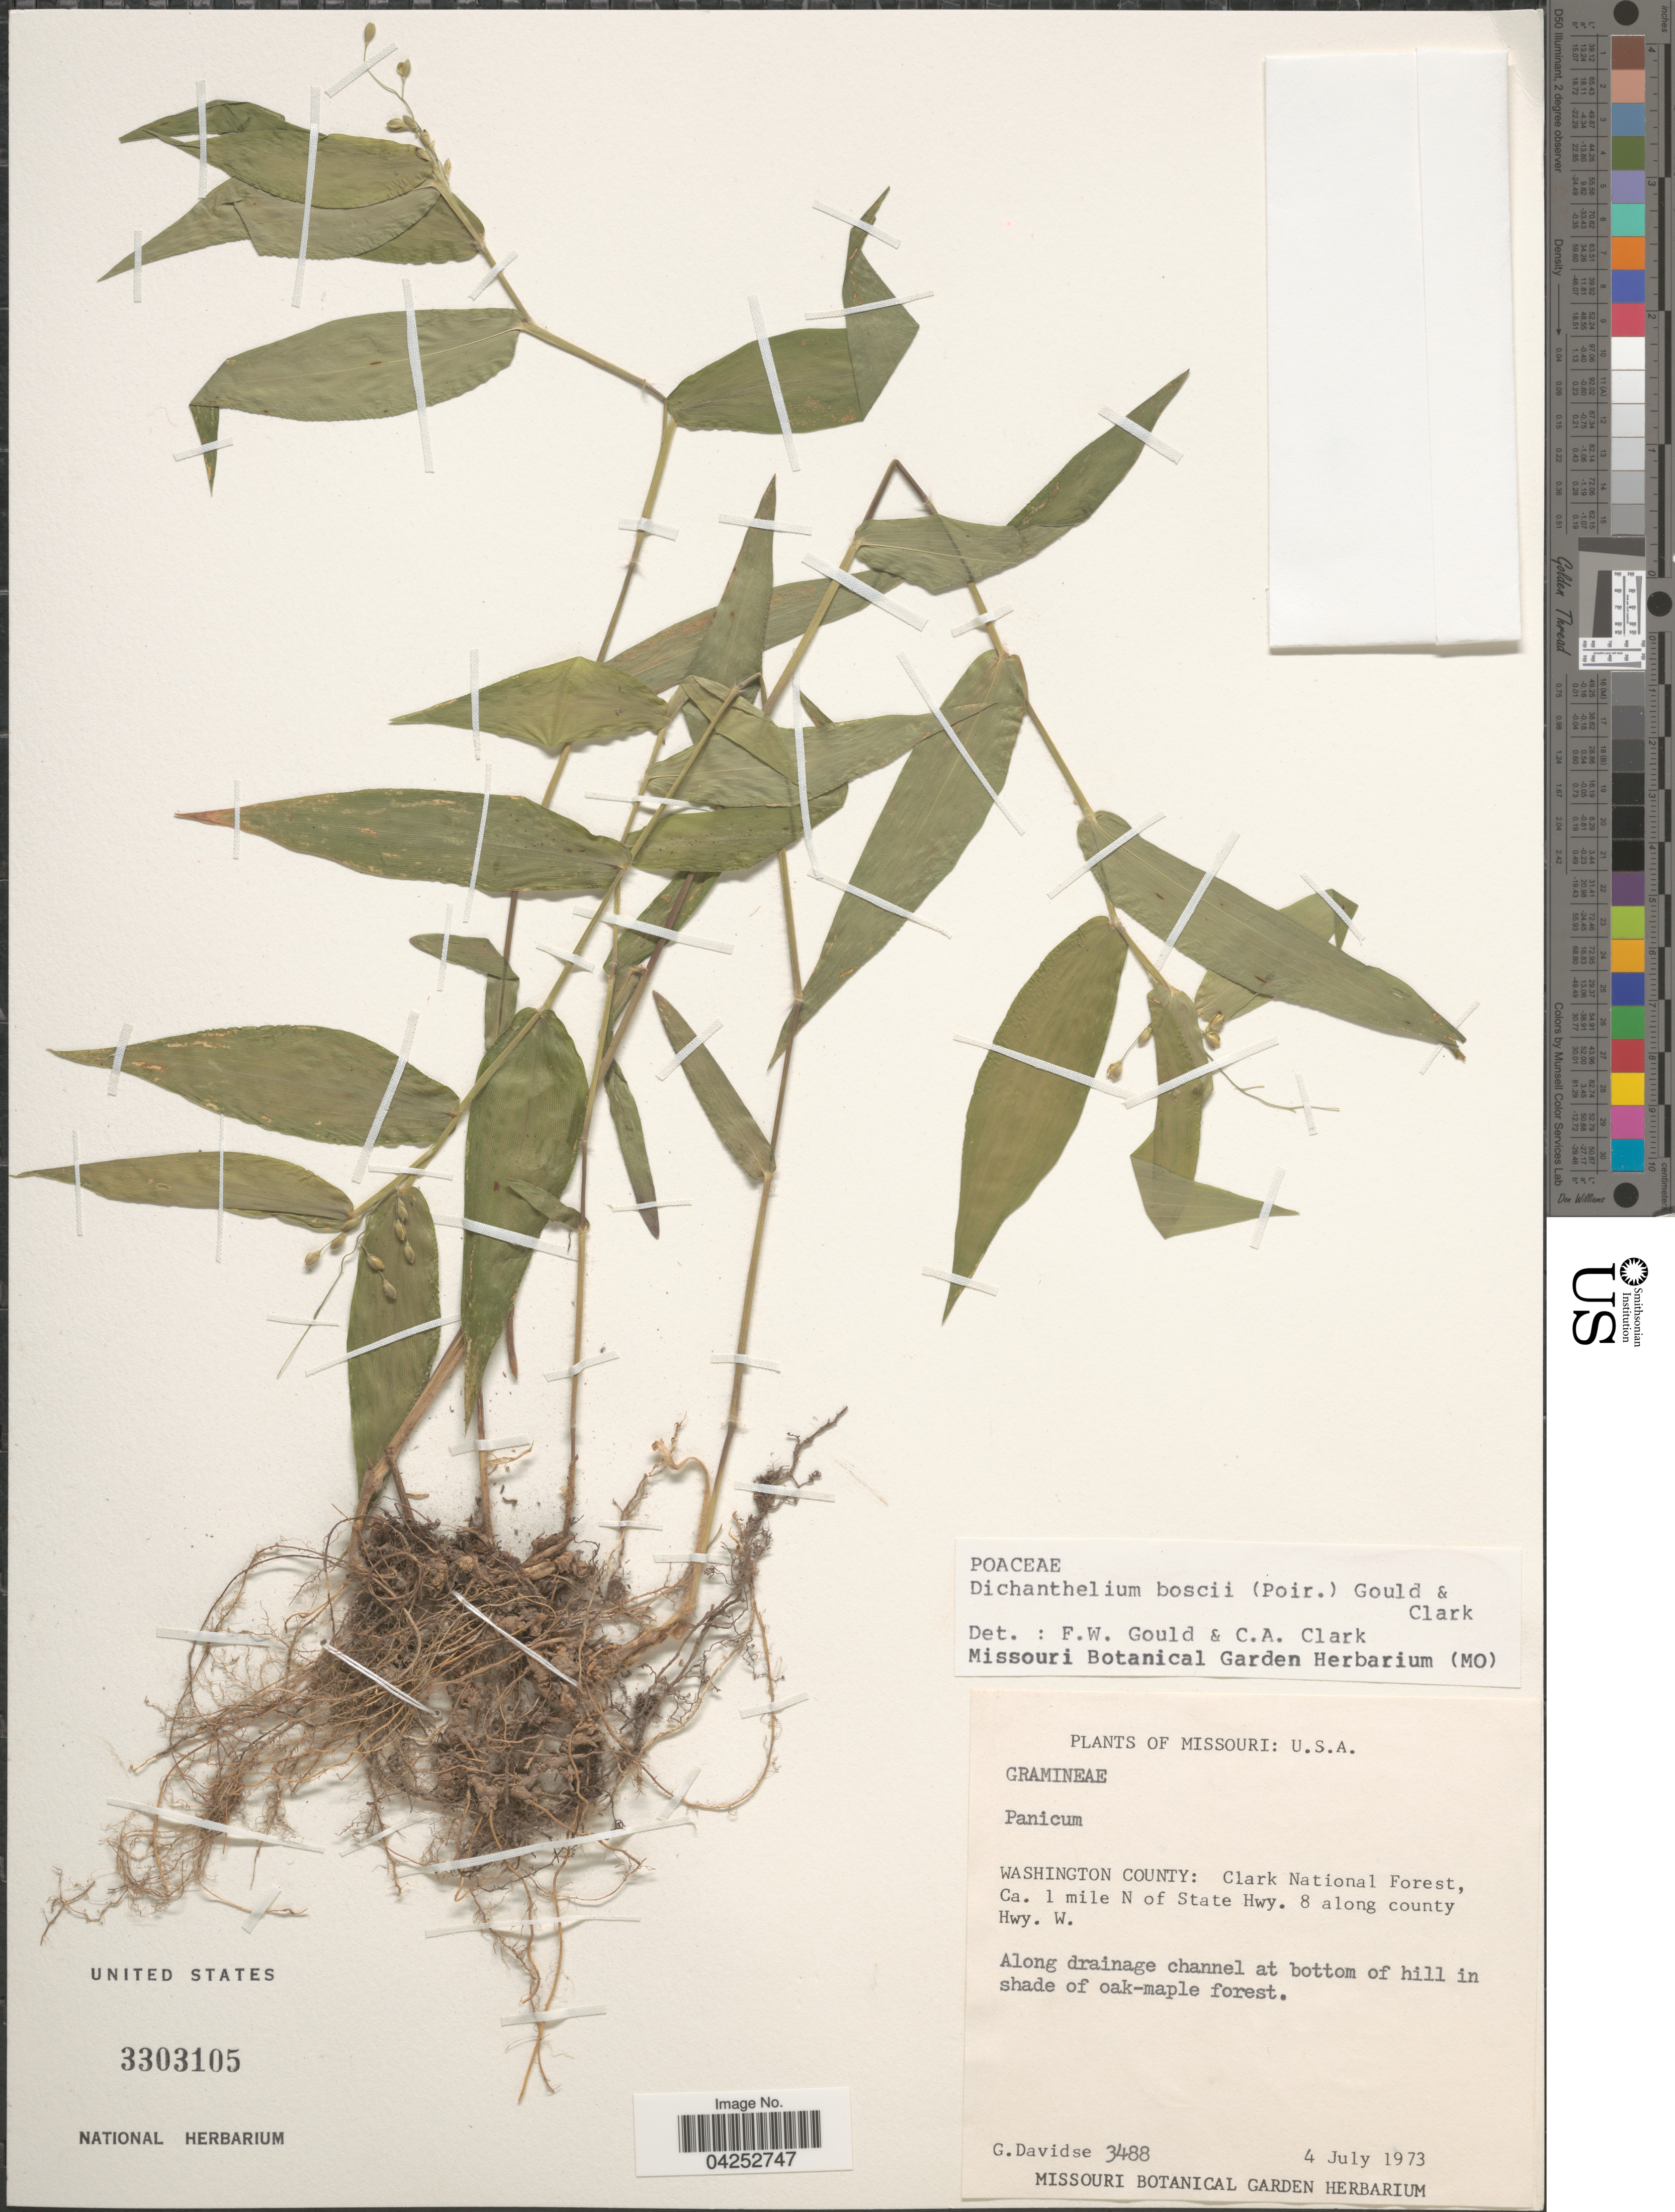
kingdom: Plantae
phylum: Tracheophyta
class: Liliopsida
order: Poales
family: Poaceae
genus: Dichanthelium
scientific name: Dichanthelium boscii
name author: (Poir.) Gould & C.A. Clark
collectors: G. Davidse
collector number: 3488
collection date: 1973-07-04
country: United States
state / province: Missouri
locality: Washington County: Clark National Forest, Ca. 1 mile N of State Hwy. 8 along county Hwy. W.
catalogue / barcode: US 3303105